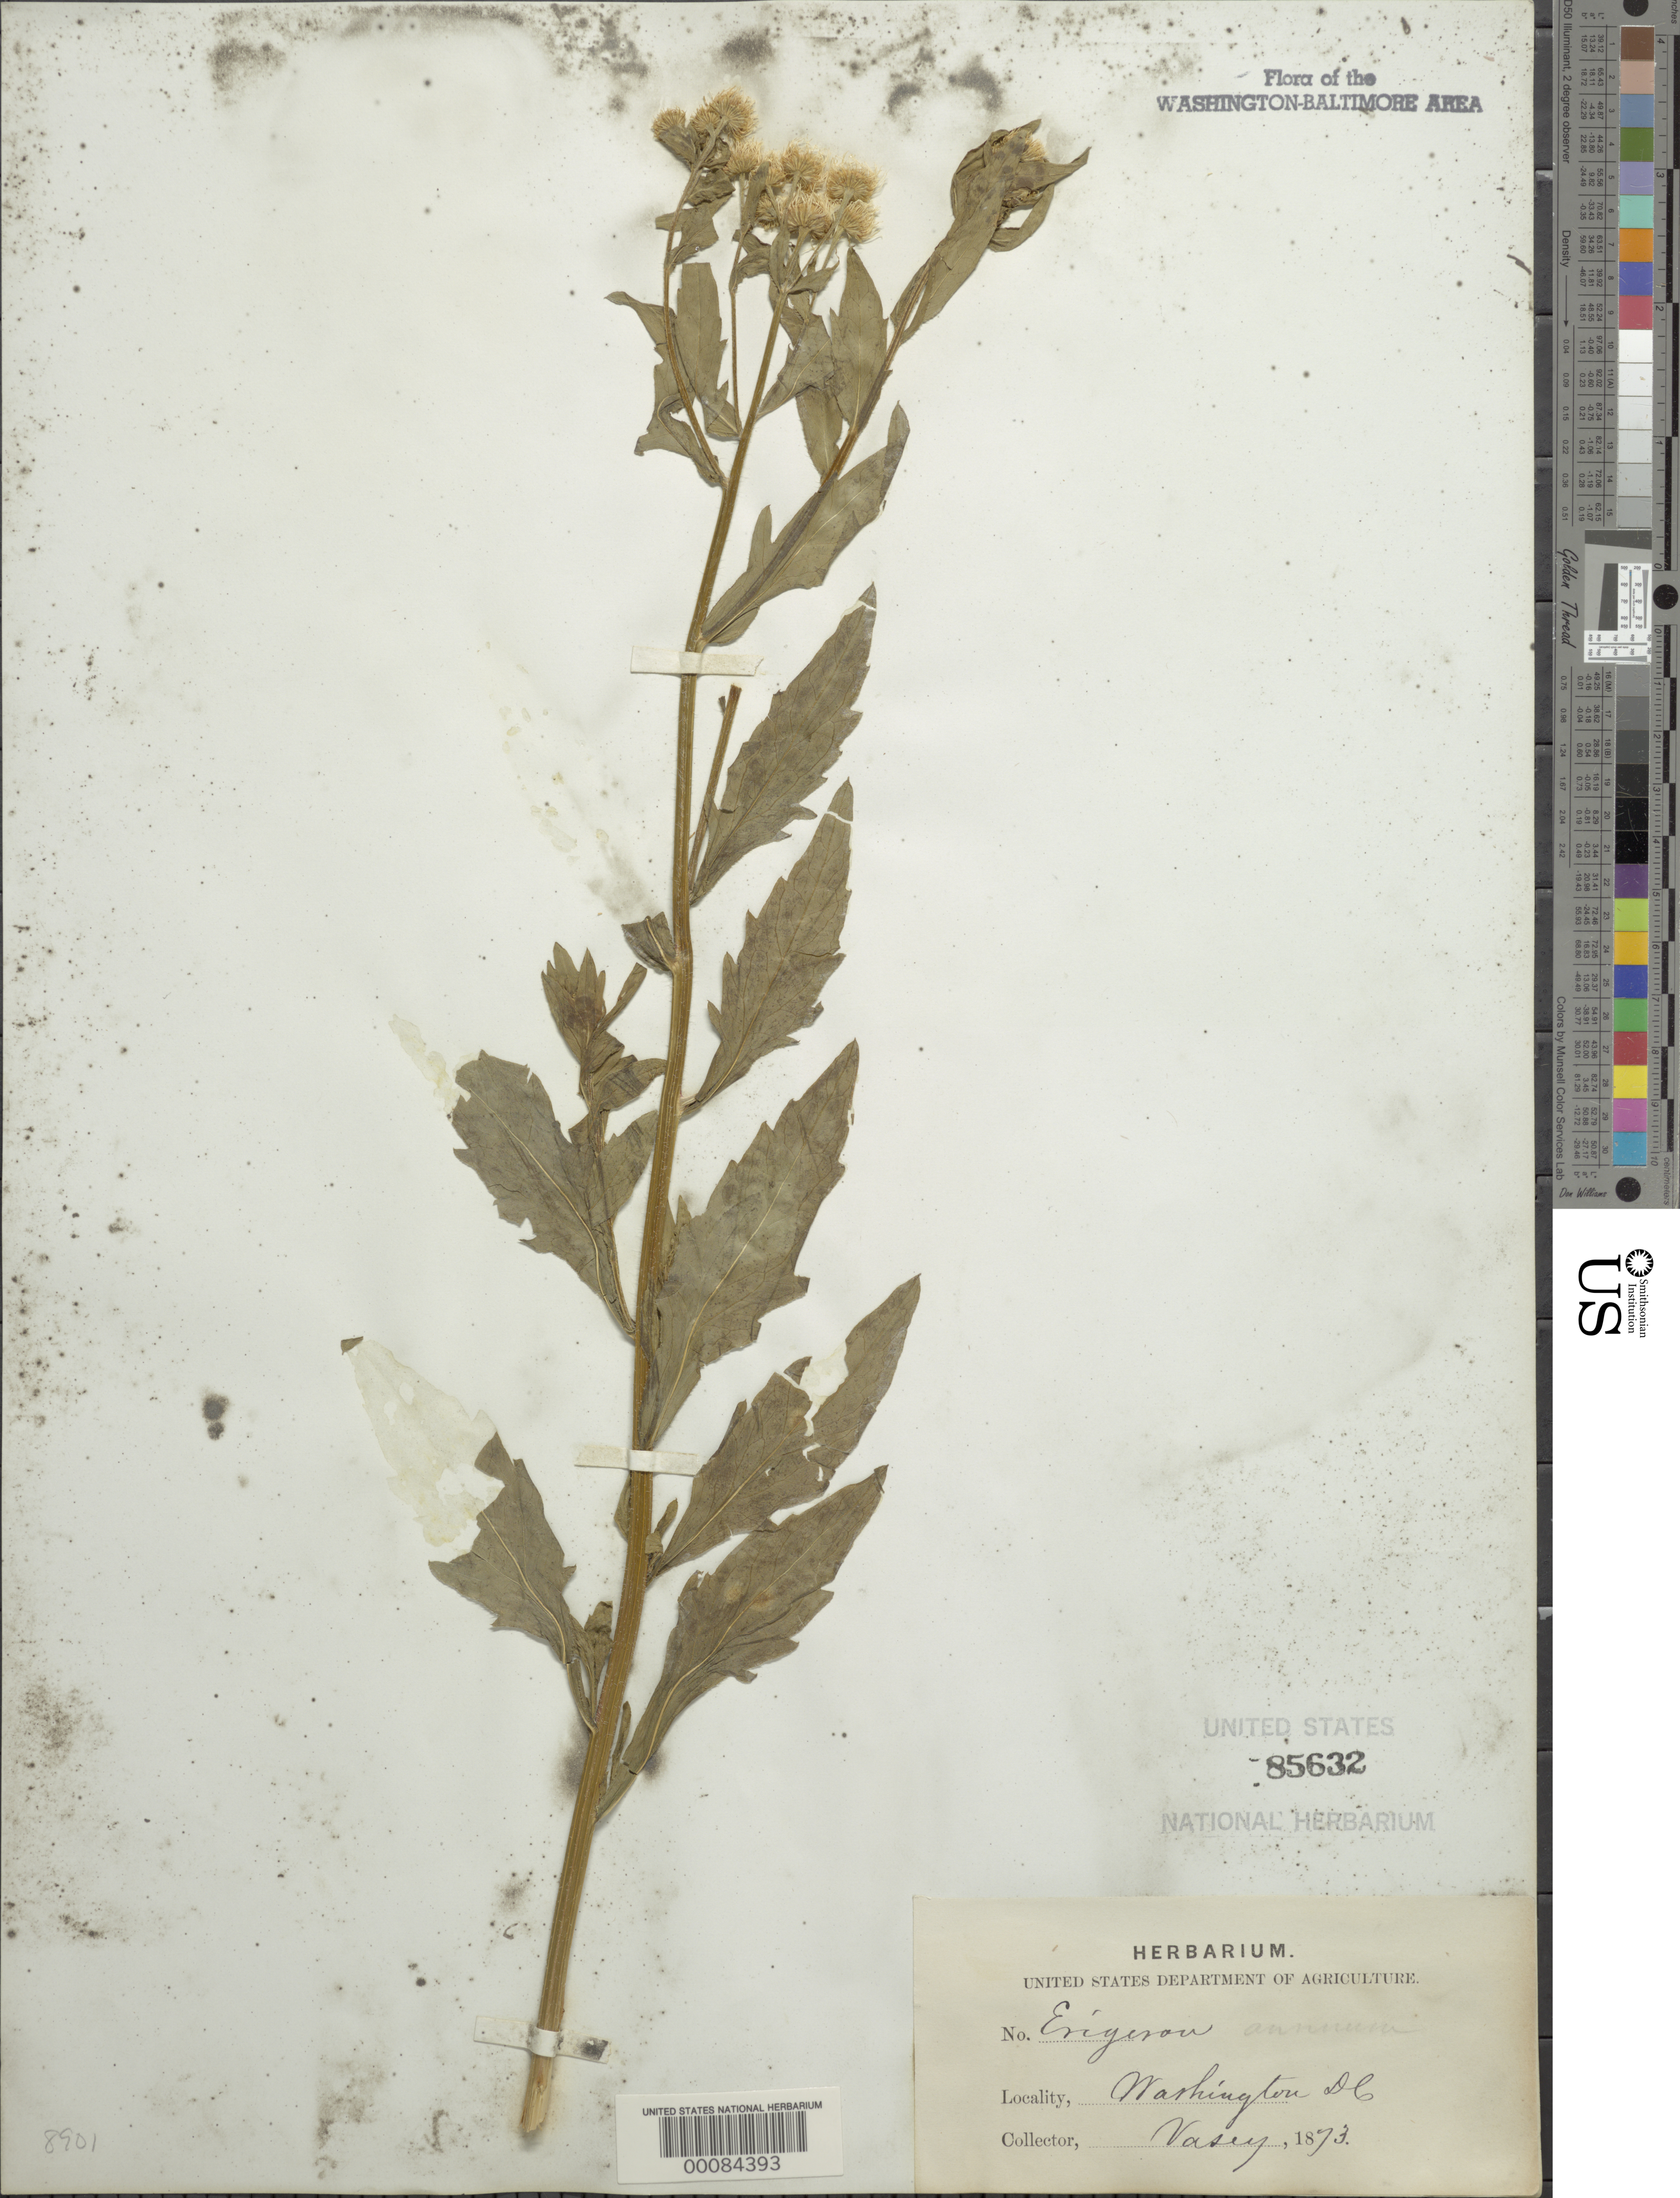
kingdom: Plantae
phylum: Tracheophyta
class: Magnoliopsida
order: Asterales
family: Asteraceae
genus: Erigeron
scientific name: Erigeron annuus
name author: (L.) Pers.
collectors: G. Vasey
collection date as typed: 1873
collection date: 1873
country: United States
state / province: District of Columbia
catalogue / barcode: US 85632